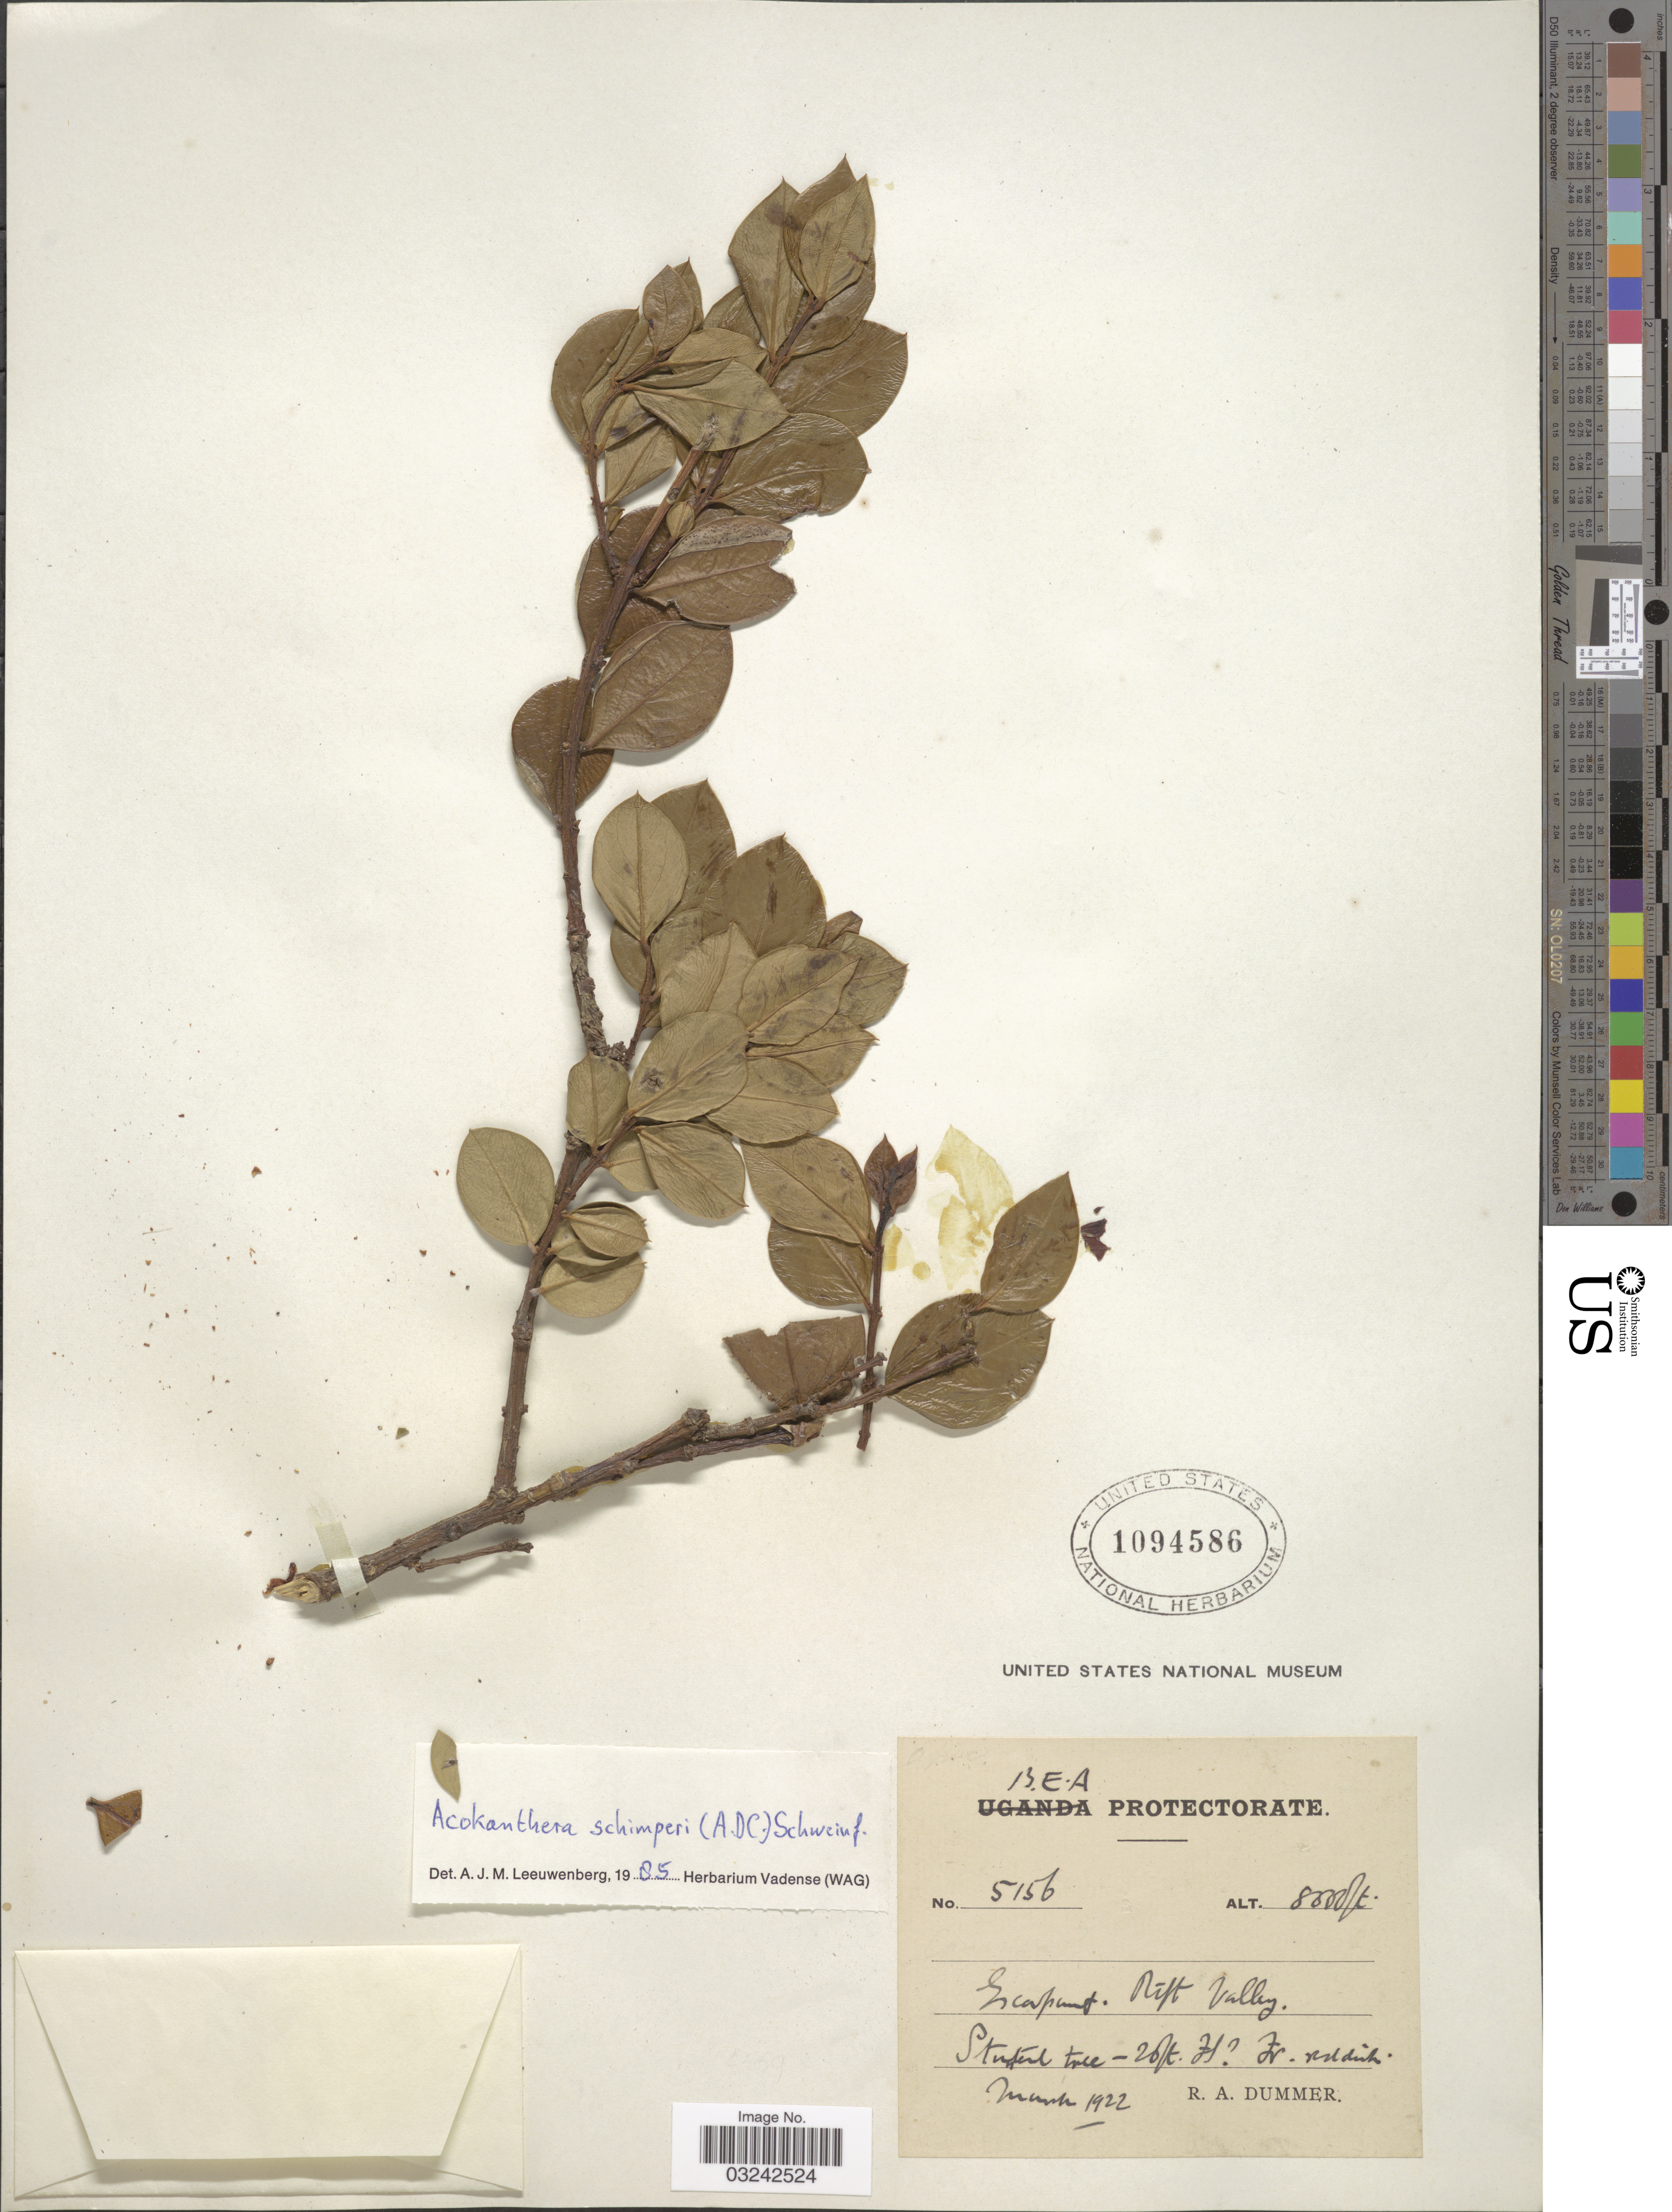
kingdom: Plantae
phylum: Tracheophyta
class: Magnoliopsida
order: Gentianales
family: Apocynaceae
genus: Acokanthera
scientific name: Acokanthera schimperi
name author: (DC.) Schweinf.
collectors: R. Dümmer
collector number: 5156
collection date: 1922-03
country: Kenya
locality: B.E.A. Protectorate. Rift Valley.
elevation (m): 2438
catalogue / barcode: US 1094586